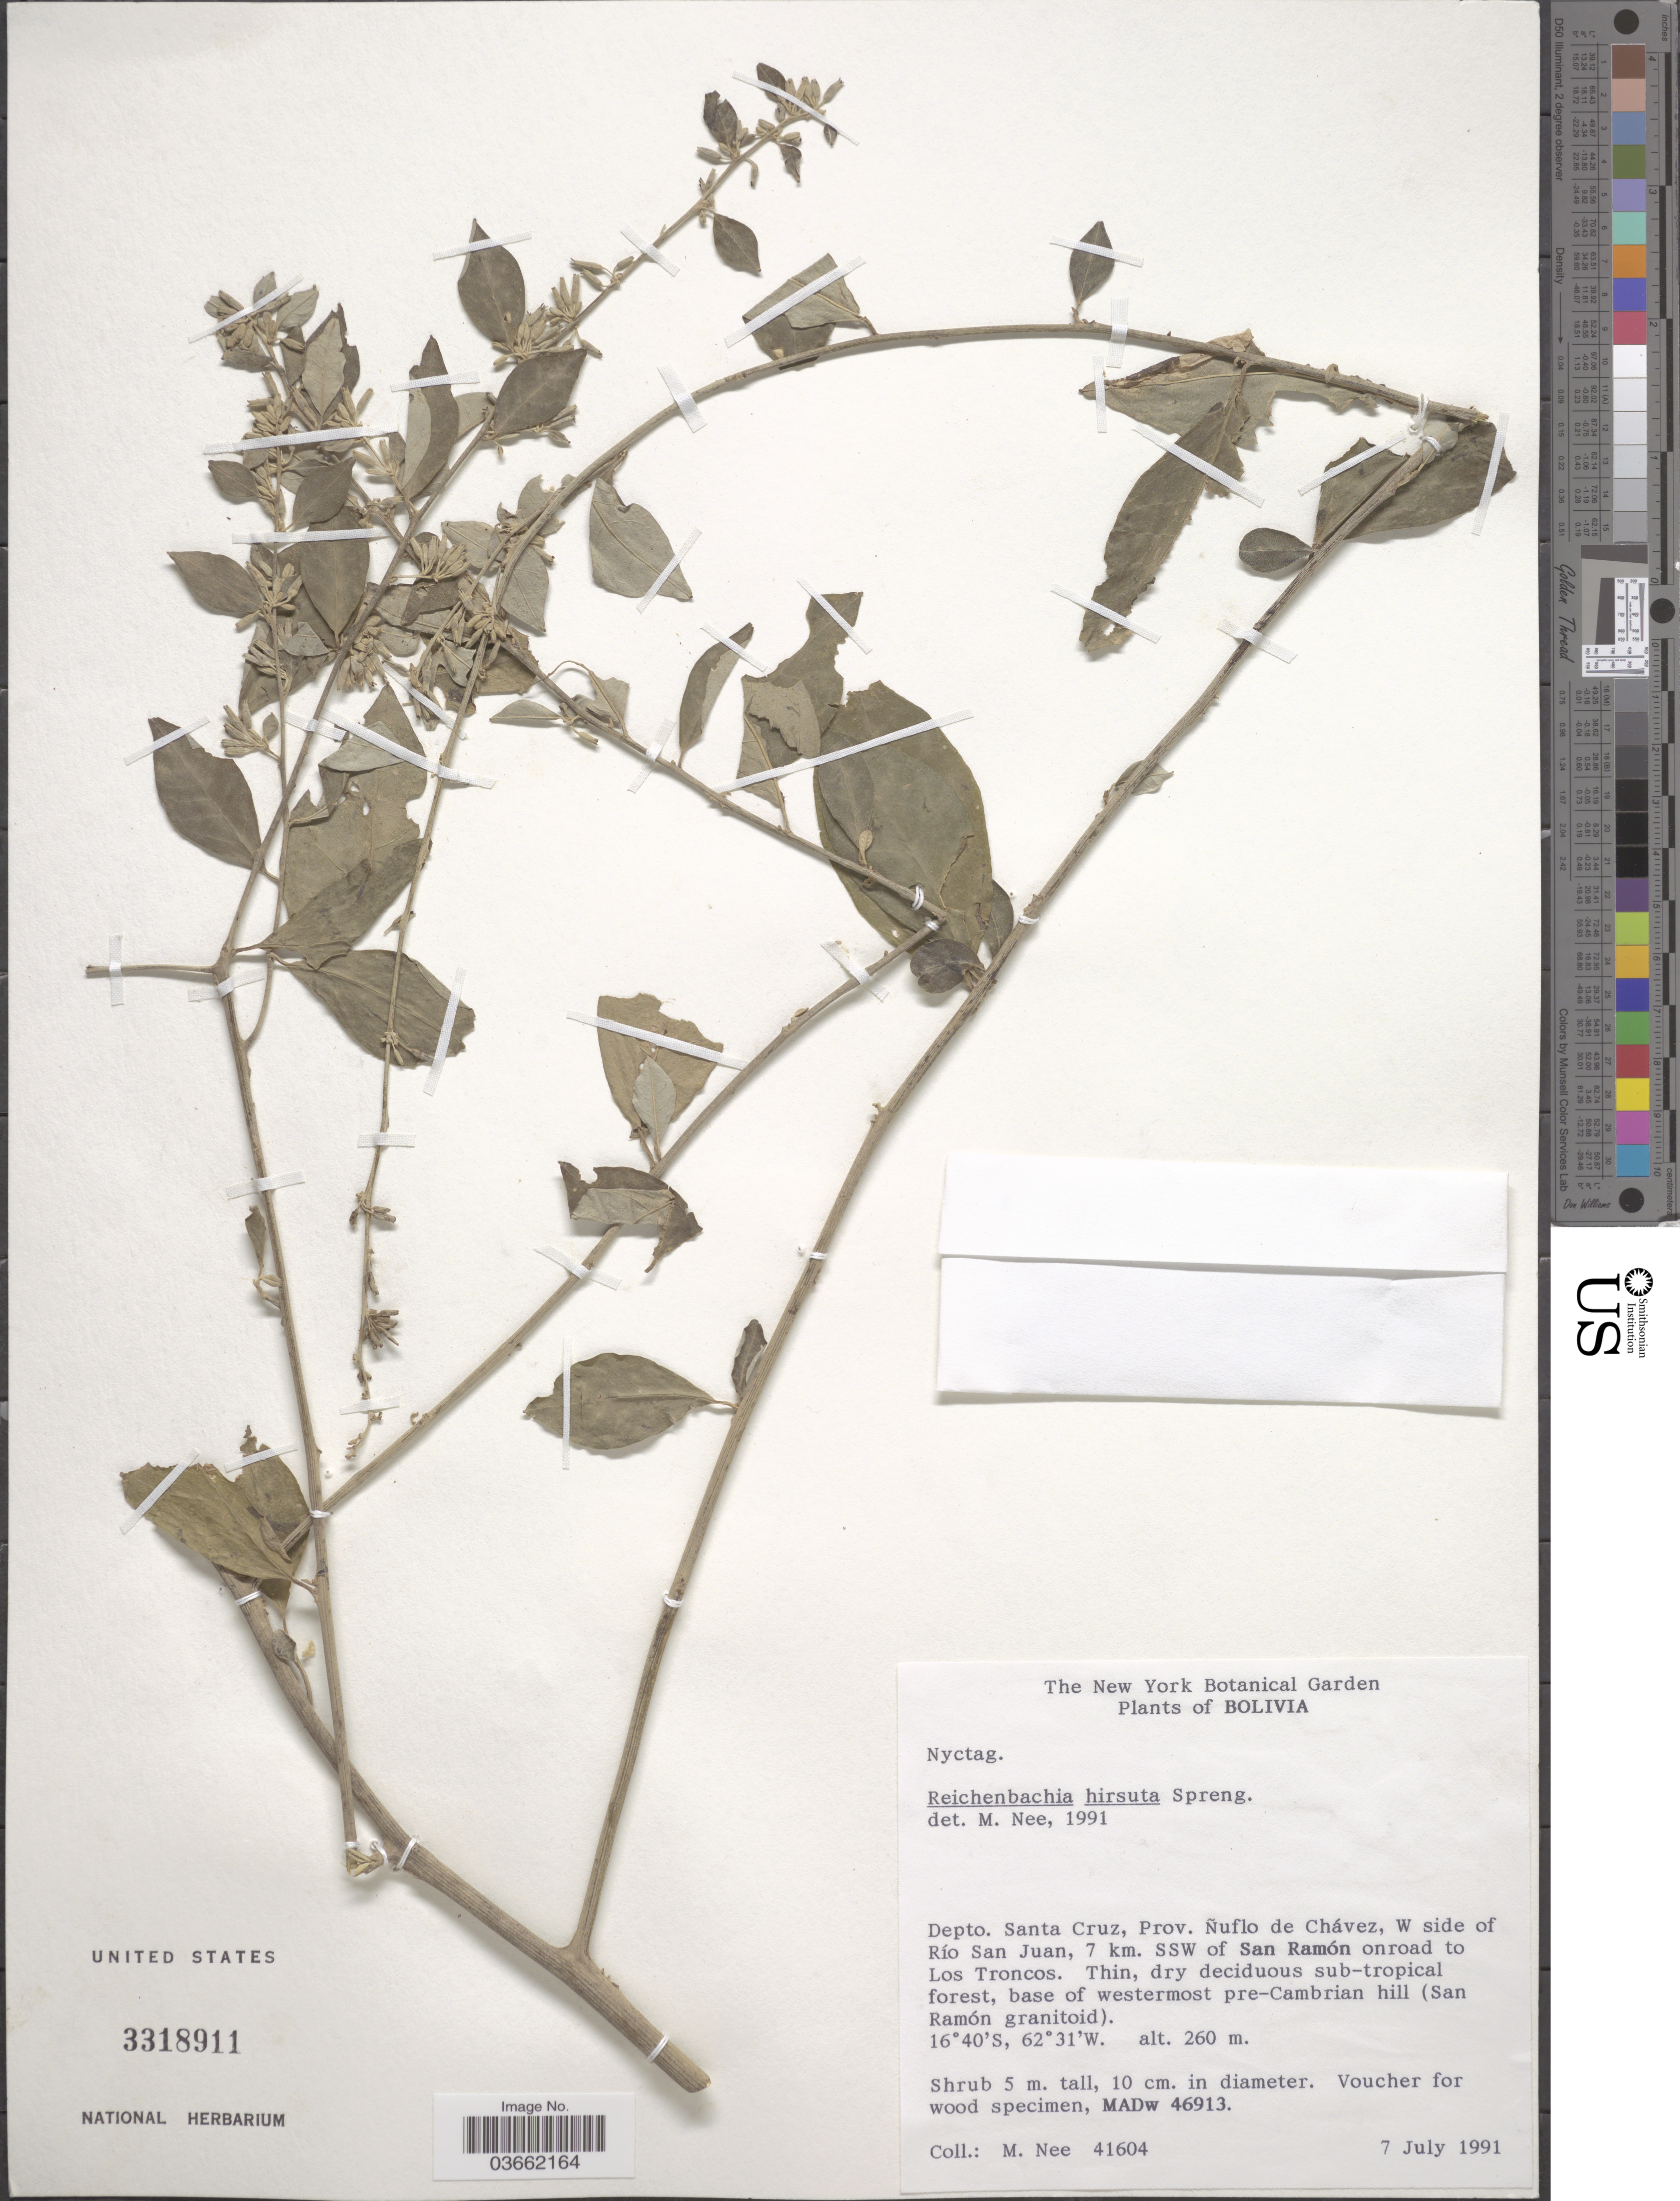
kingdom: Plantae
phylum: Tracheophyta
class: Magnoliopsida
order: Caryophyllales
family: Nyctaginaceae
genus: Reichenbachia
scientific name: Reichenbachia hirsuta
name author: Spreng.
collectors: M. Nee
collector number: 41604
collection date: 1991-07-07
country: Bolivia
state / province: Santa Cruz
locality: Depto. Santa Cruz, Prov. Ñuflo de Chávez, W side of Río San Juan, 7 km. SSW of San Ramón on road to Los Troncos.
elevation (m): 260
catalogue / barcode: US 3318911